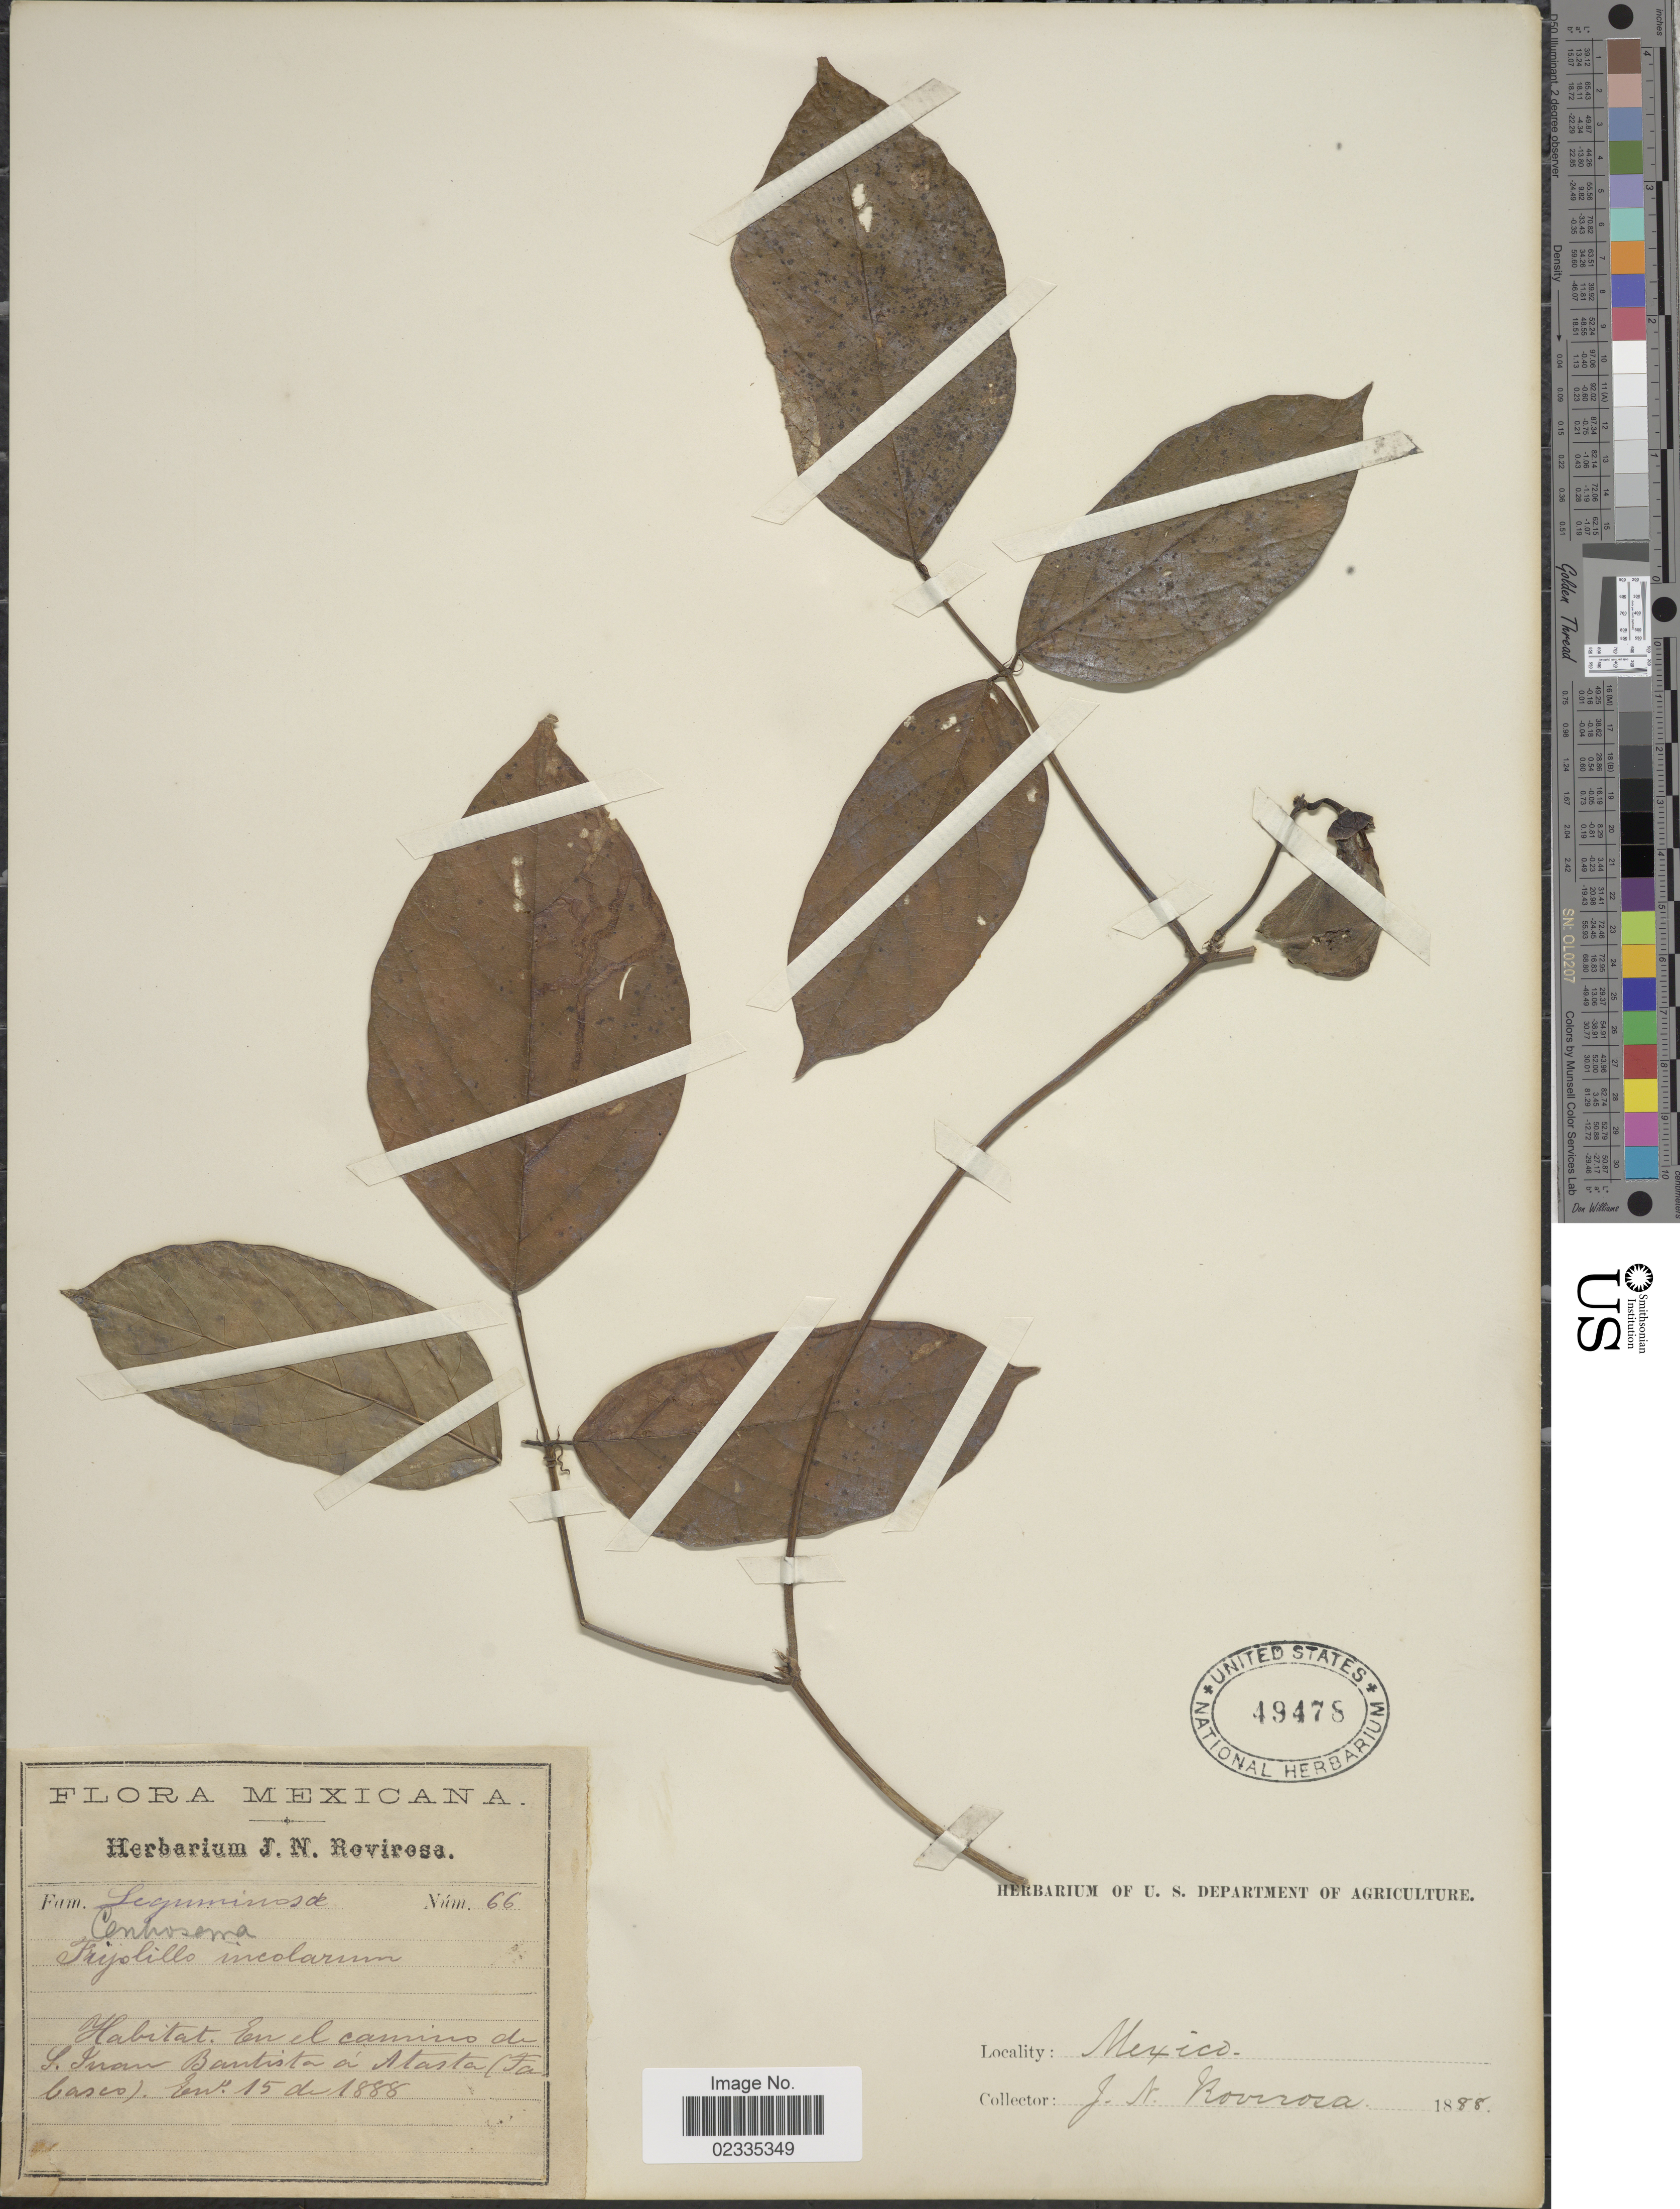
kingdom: Plantae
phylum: Tracheophyta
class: Magnoliopsida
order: Fabales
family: Fabaceae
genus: Centrosema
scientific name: Centrosema plumieri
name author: (Turpin ex Pers.) Benth.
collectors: J. N. Rovirosa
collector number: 66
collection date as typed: Transcribed d/m/y: 15/1/8888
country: Mexico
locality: En el camino de S. Juan Bautista a Atasta (Tabasco)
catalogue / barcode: US 49478